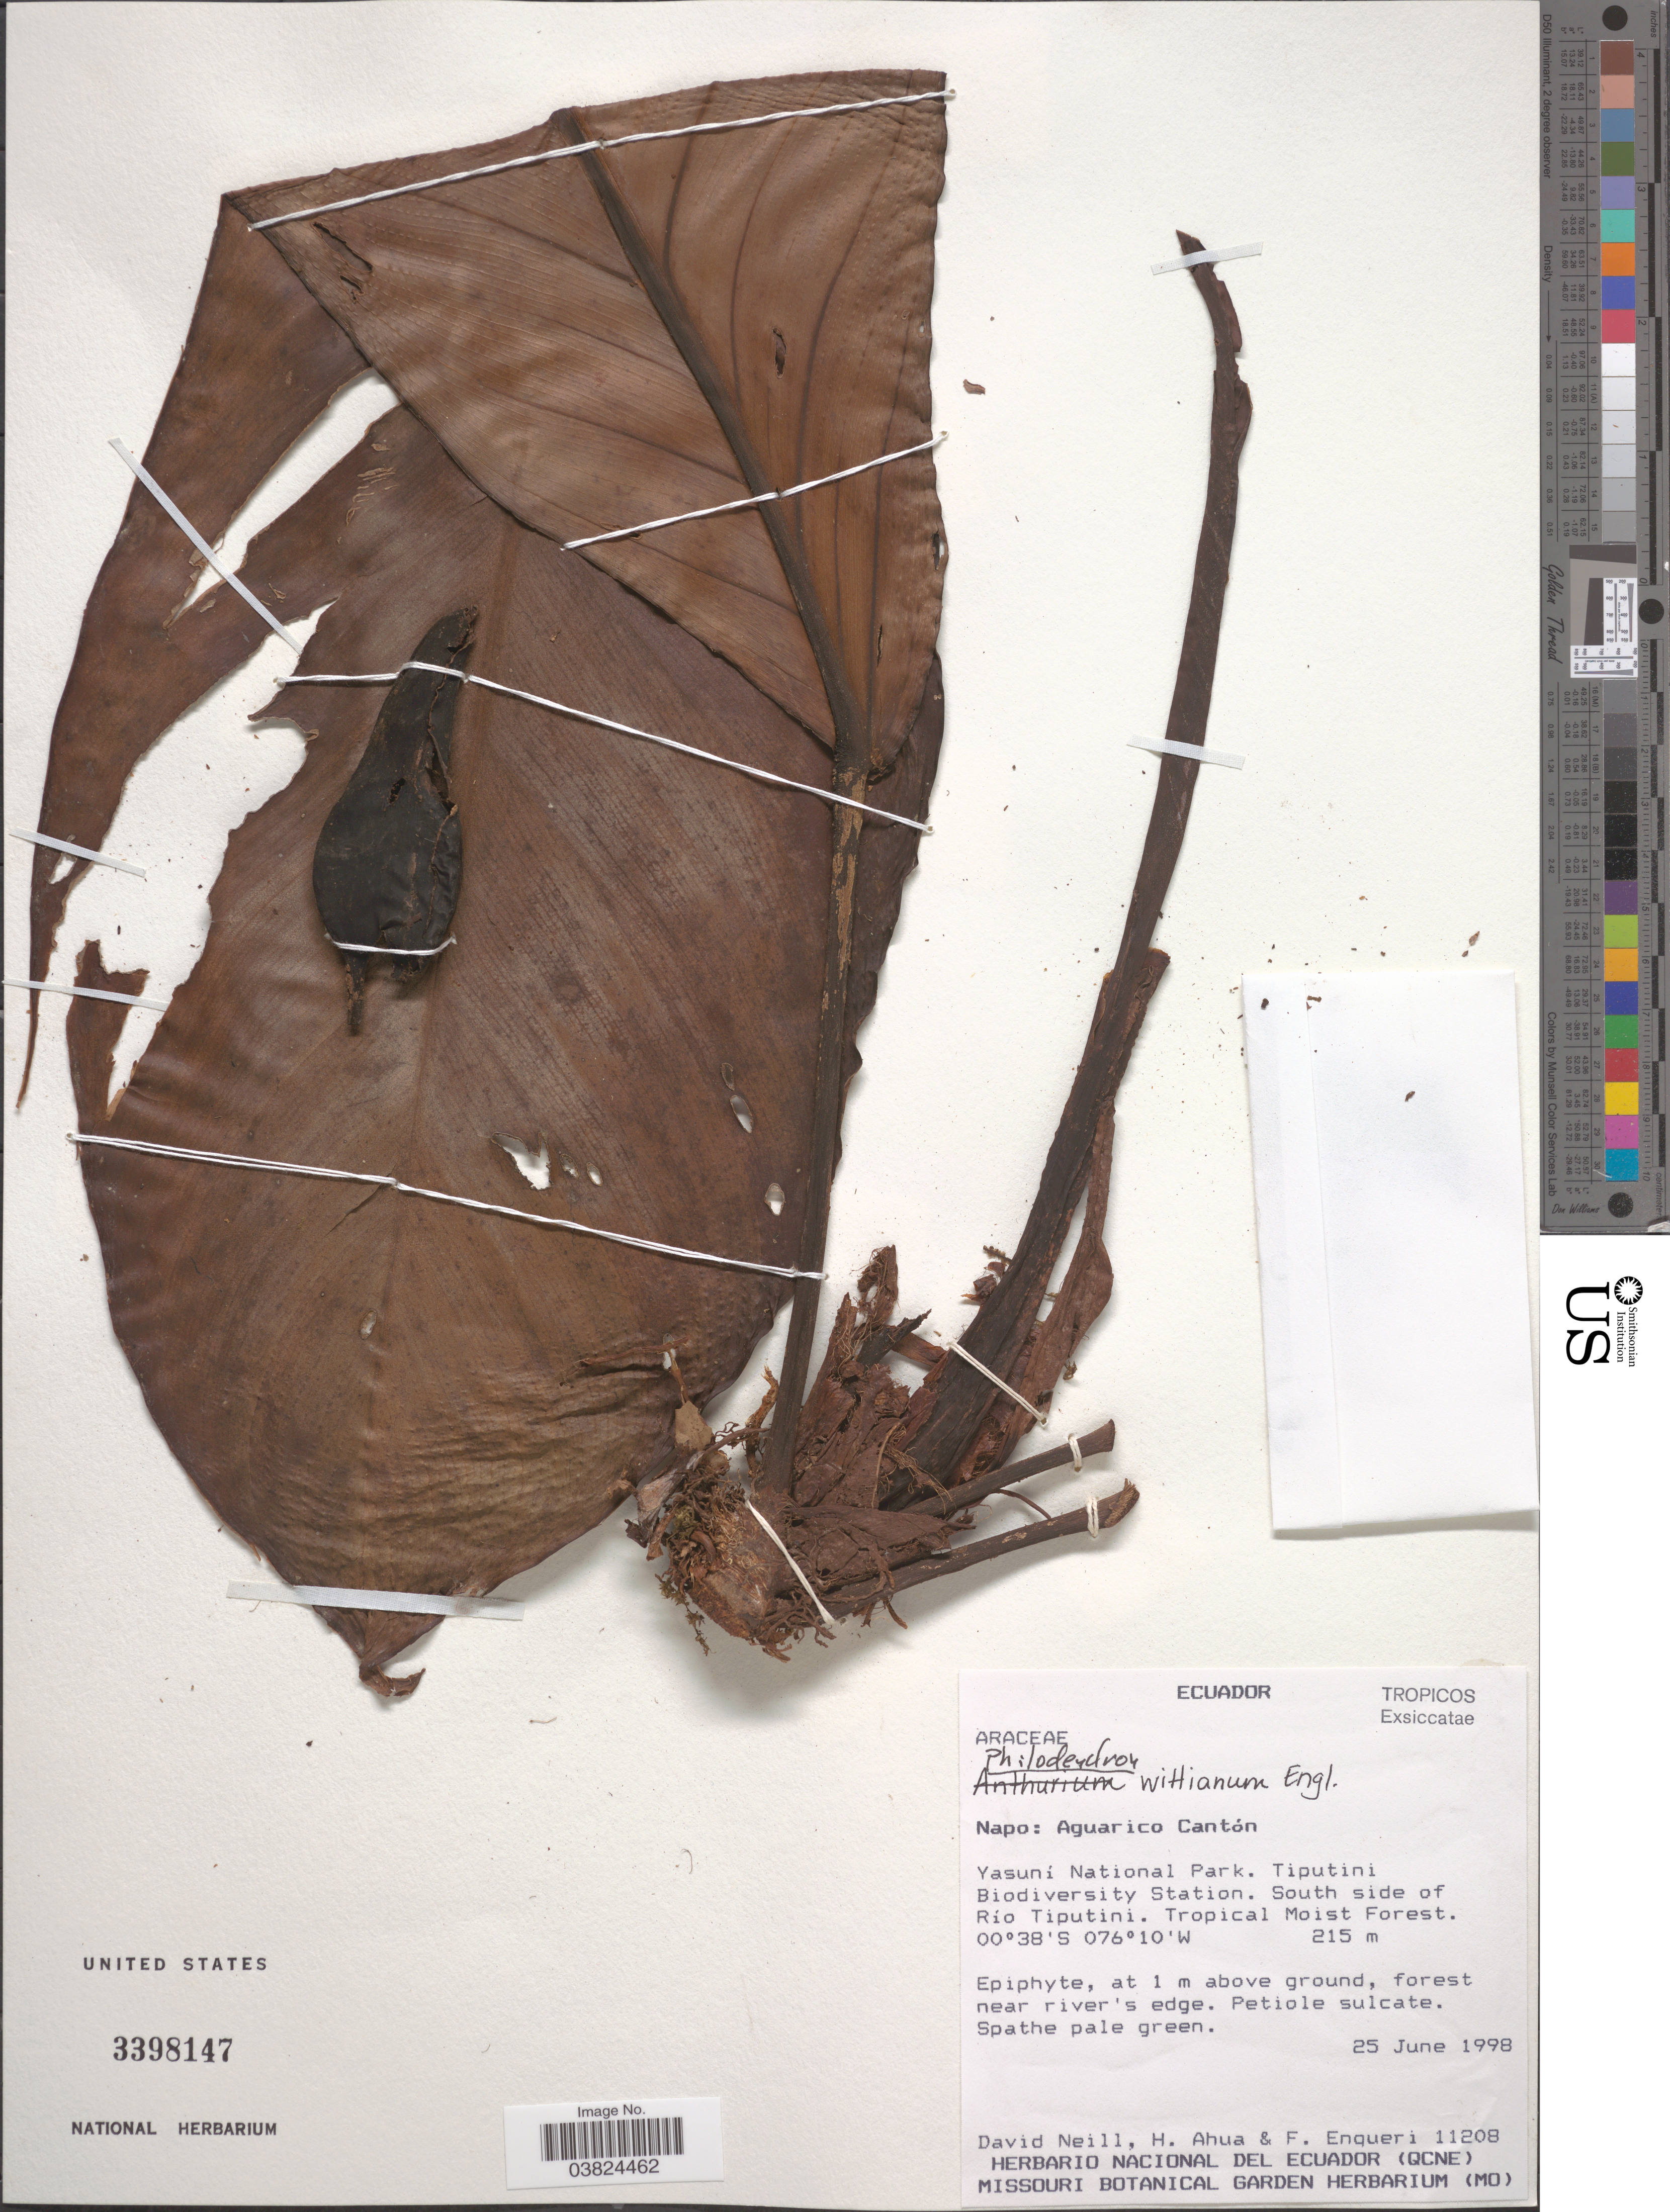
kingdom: Plantae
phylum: Tracheophyta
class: Liliopsida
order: Alismatales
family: Araceae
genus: Philodendron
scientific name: Philodendron wittianum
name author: Engl.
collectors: D. A. Neill, H. Ahua & F. Enqueri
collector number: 11208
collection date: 1998-06-25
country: Ecuador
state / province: Napo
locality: Aguarico Cantón. Yasuní National Park. Tiputini Biodiversity Station. South side of Río Tiputini.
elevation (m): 215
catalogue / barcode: US 3398147